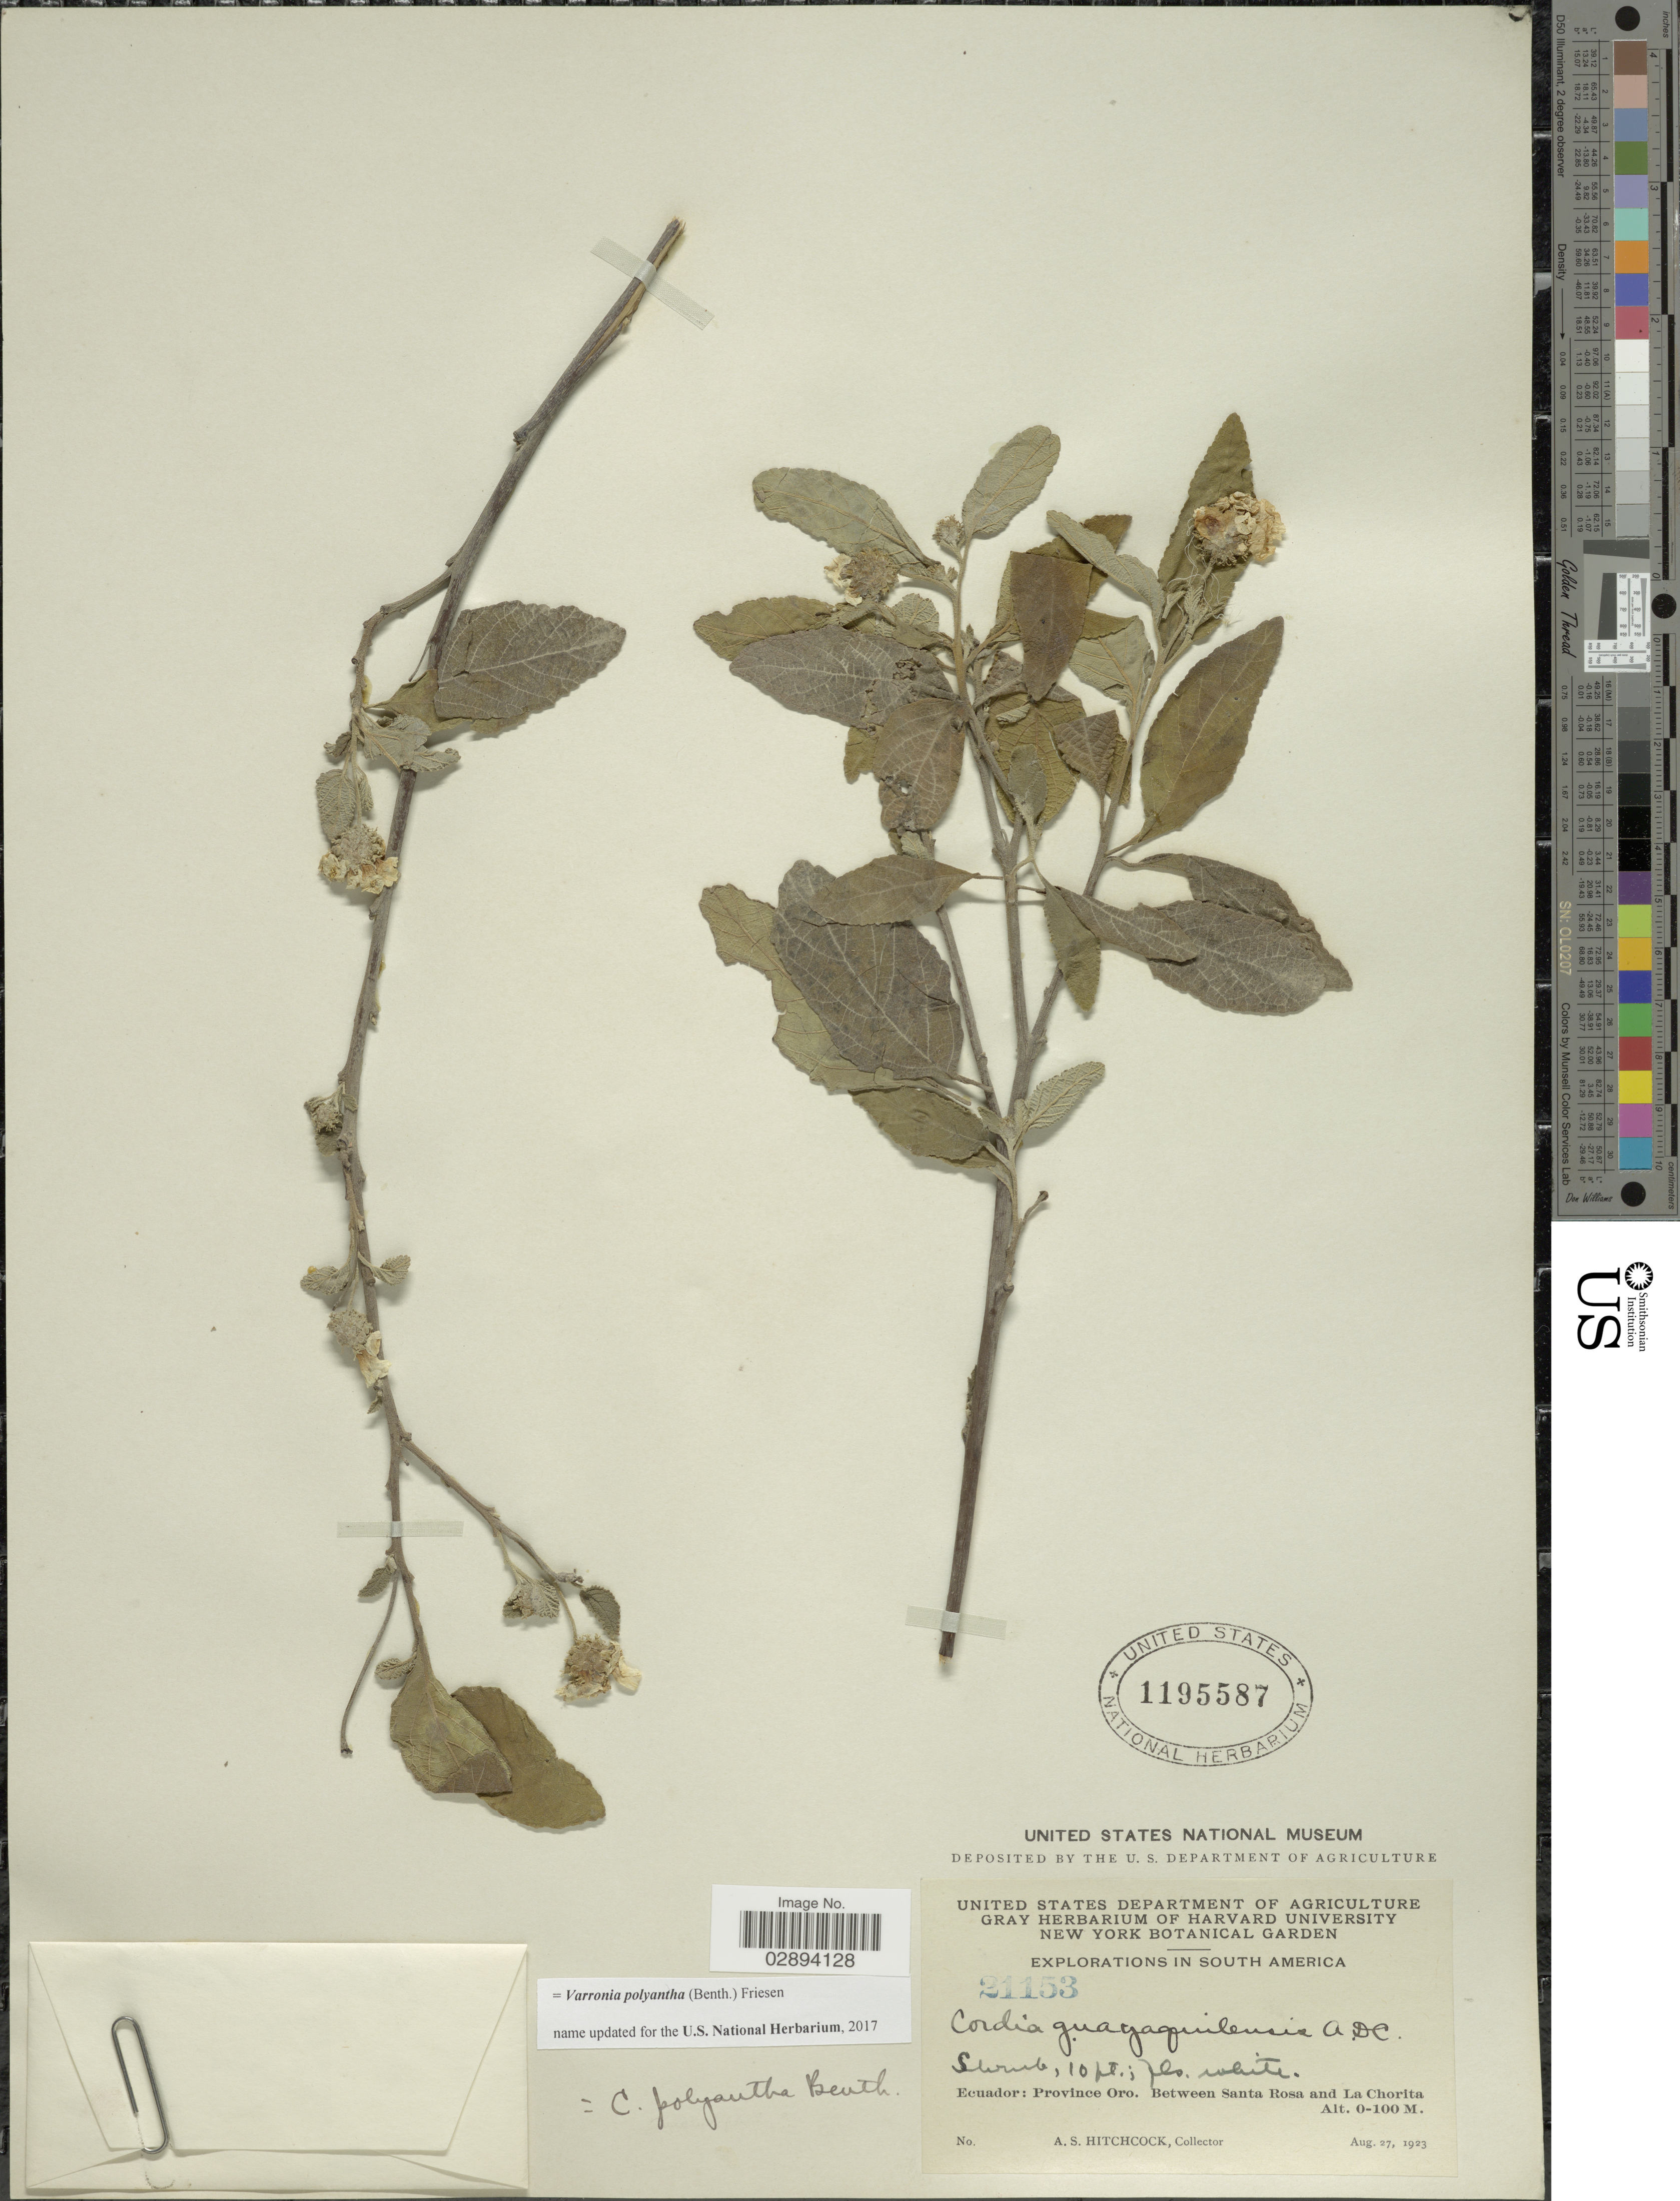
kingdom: Plantae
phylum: Tracheophyta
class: Magnoliopsida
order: Boraginales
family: Cordiaceae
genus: Varronia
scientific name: Varronia polyantha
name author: (Benth.) Friesen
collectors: A. S. Hitchcock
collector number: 21153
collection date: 1923-08-27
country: Ecuador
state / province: El Oro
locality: Province Oro, Between Santa Rosa and La Chorita.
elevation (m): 0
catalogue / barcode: US 1195587